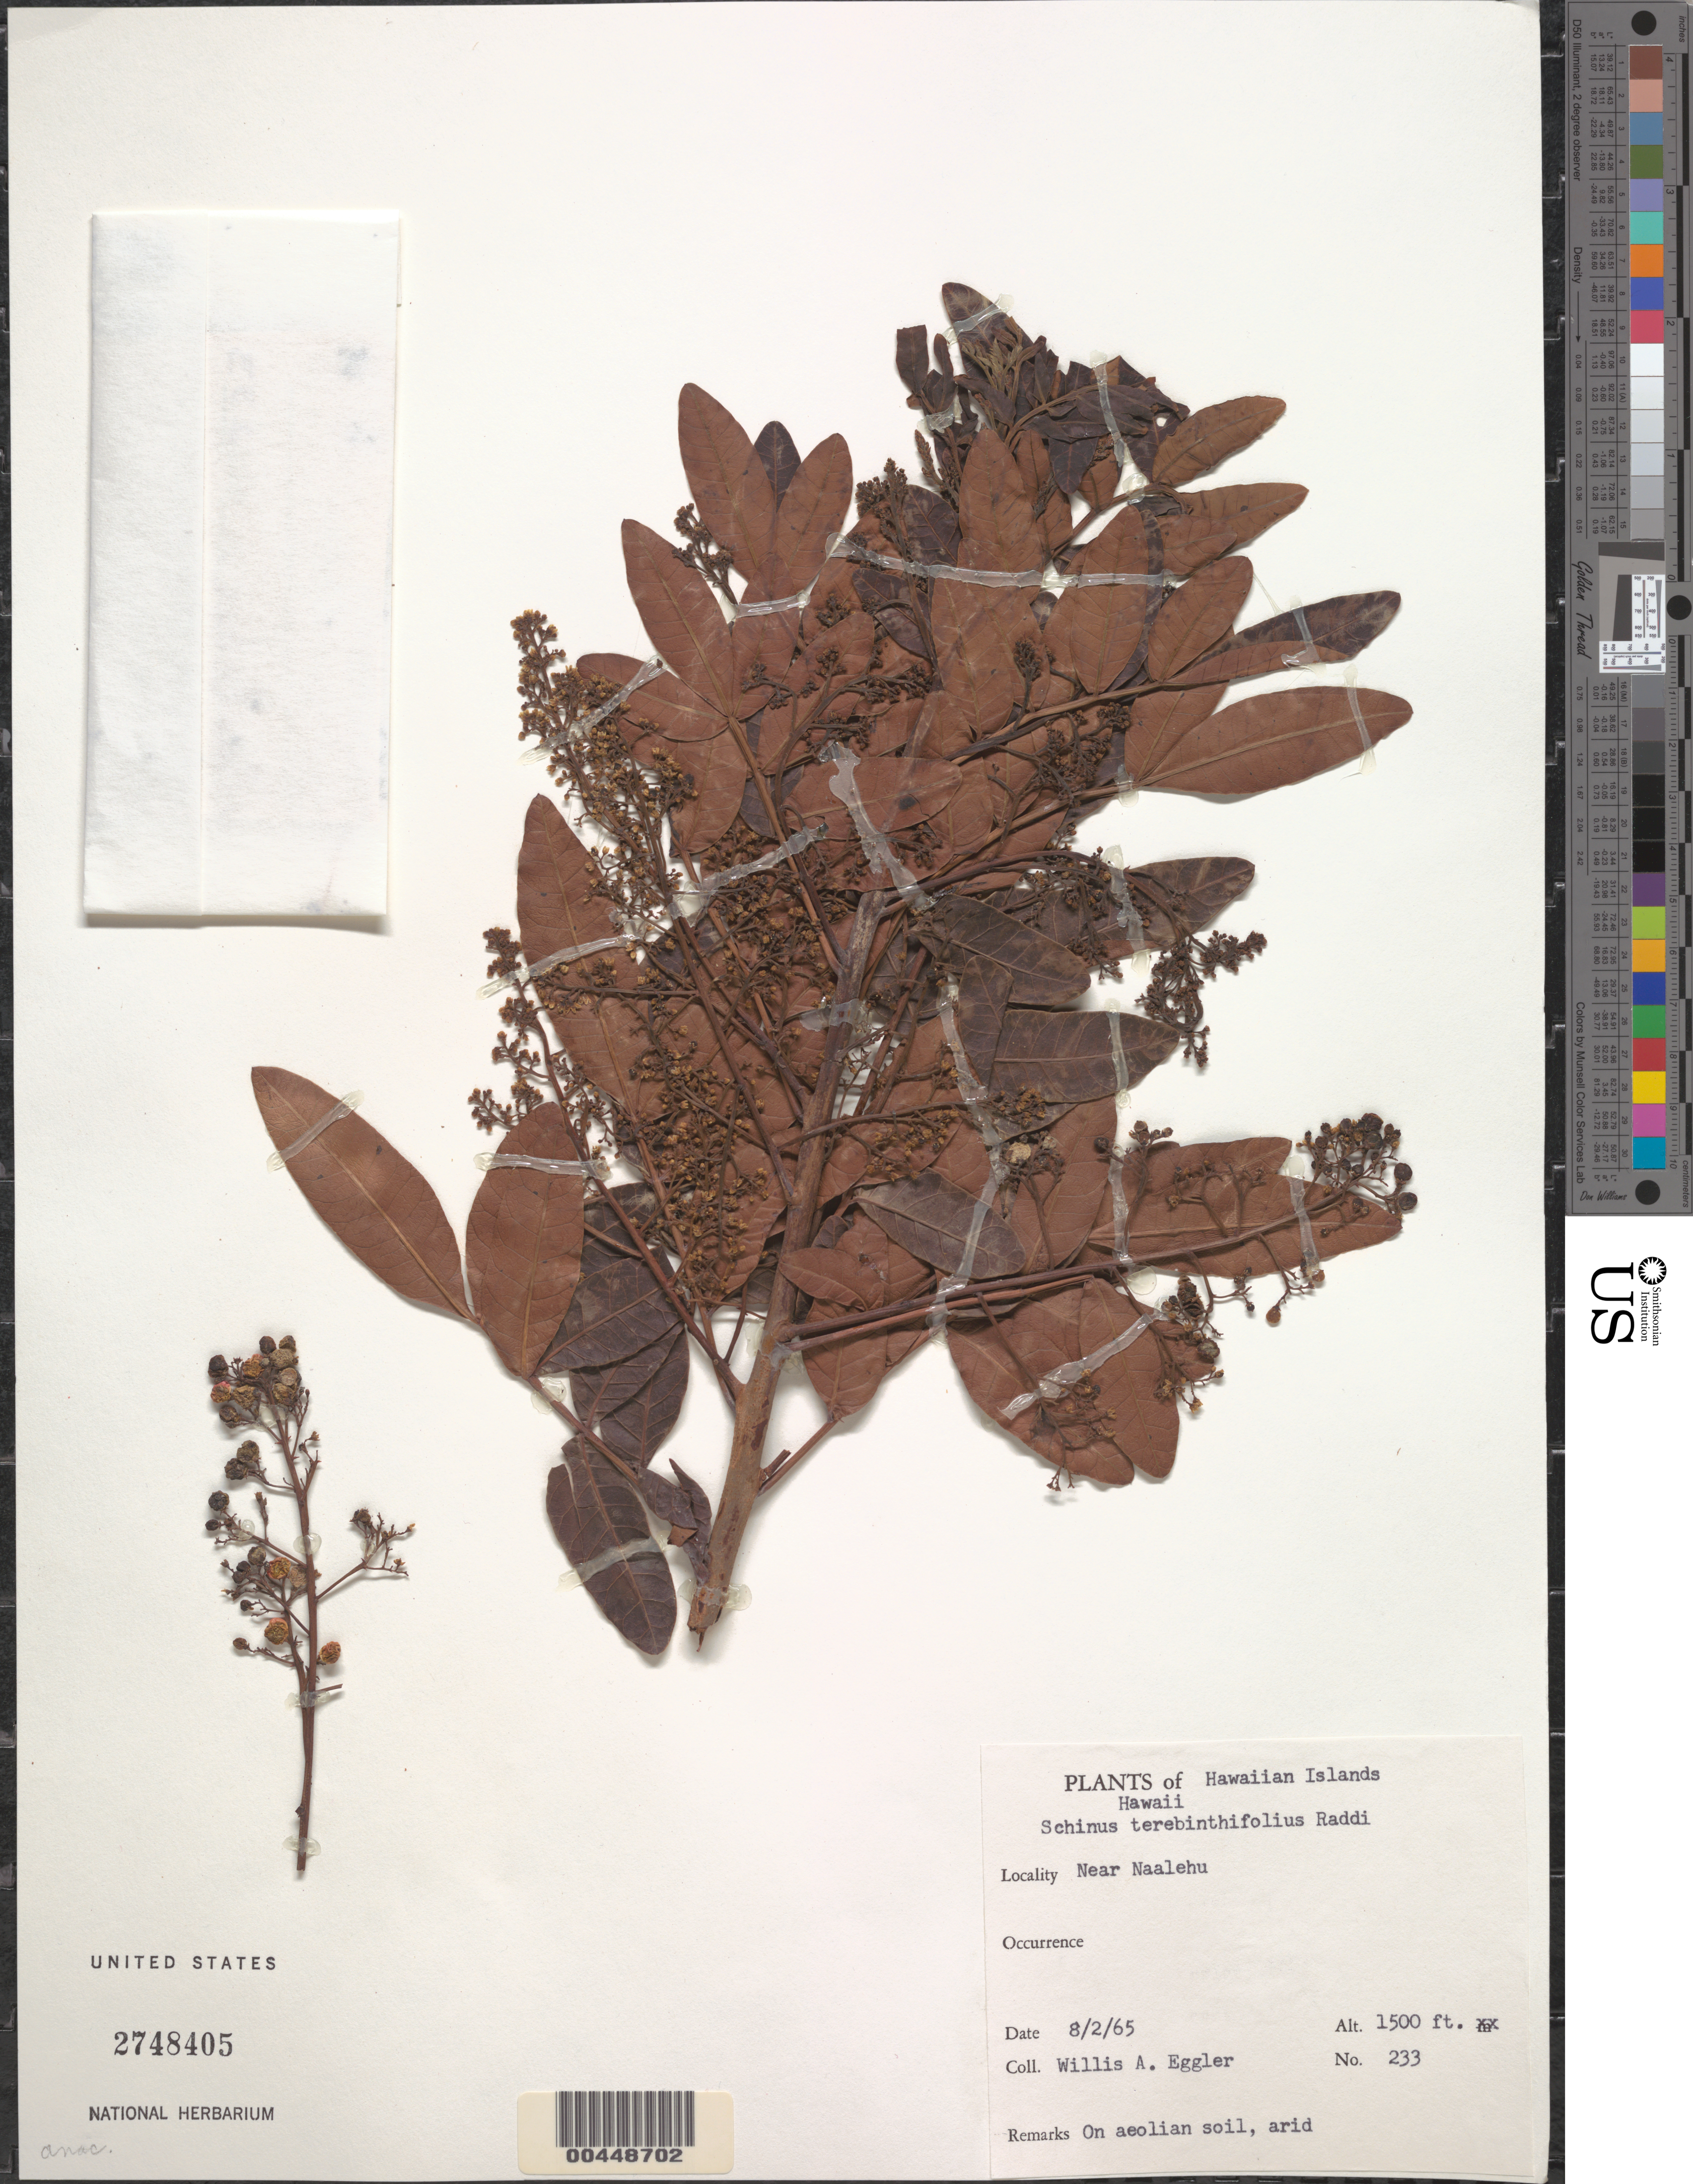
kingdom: Plantae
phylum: Tracheophyta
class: Magnoliopsida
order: Sapindales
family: Anacardiaceae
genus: Schinus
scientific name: Schinus terebinthifolia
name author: Raddi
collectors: W. A. Eggler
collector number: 233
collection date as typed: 8 Feb 1965 or 2 Aug 1965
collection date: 1965-02-08 or 1965-08-02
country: United States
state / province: Hawaii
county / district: Hawaii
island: Hawaii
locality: Near Naalehu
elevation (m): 457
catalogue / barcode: US 2748405